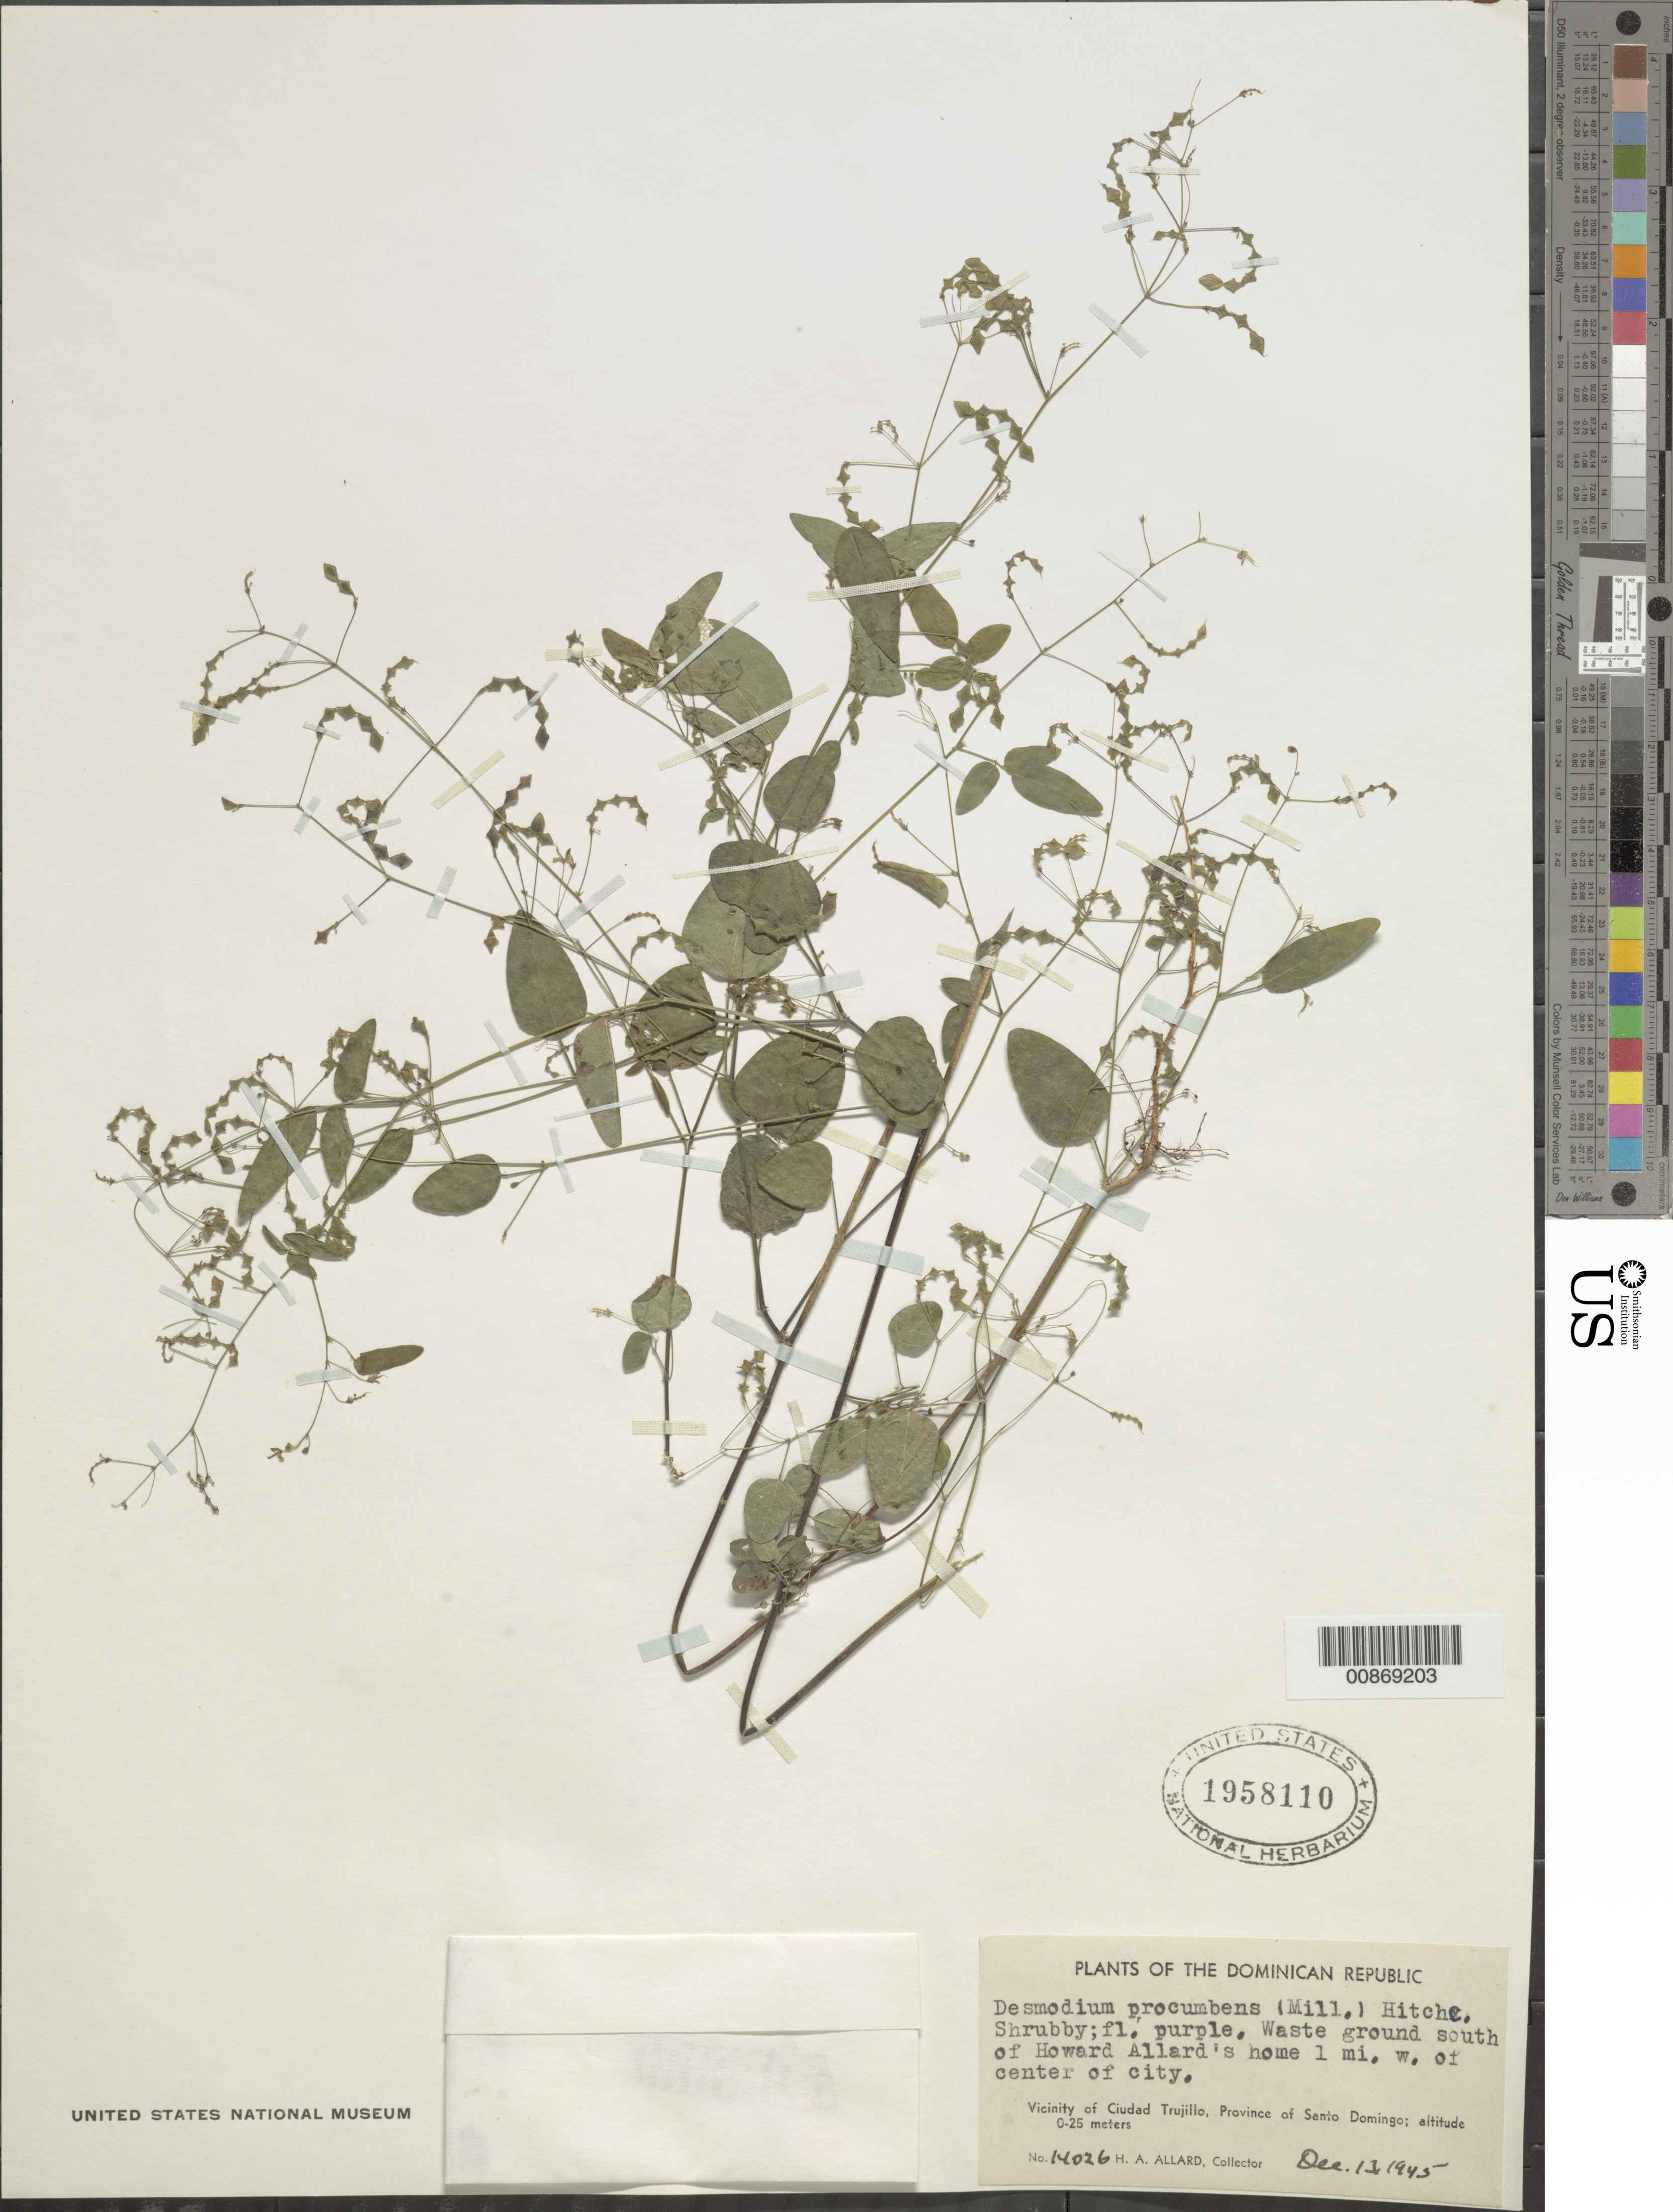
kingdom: Plantae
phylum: Tracheophyta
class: Magnoliopsida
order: Fabales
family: Fabaceae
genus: Desmodium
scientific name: Desmodium procumbens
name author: (Mill.) Hitchc.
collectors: H. A. Allard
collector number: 14026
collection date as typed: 13 Dec 1945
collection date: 1945-12-13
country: Dominican Republic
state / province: Distrito Nacional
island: Hispaniola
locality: Vicinity of Ciudad Trujillo, Province of Santo Domingo (obsolete). Waste ground south of Howard Allard's home, 1 mi. W of center of city.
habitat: Waste ground.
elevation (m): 0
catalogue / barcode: US 1958110